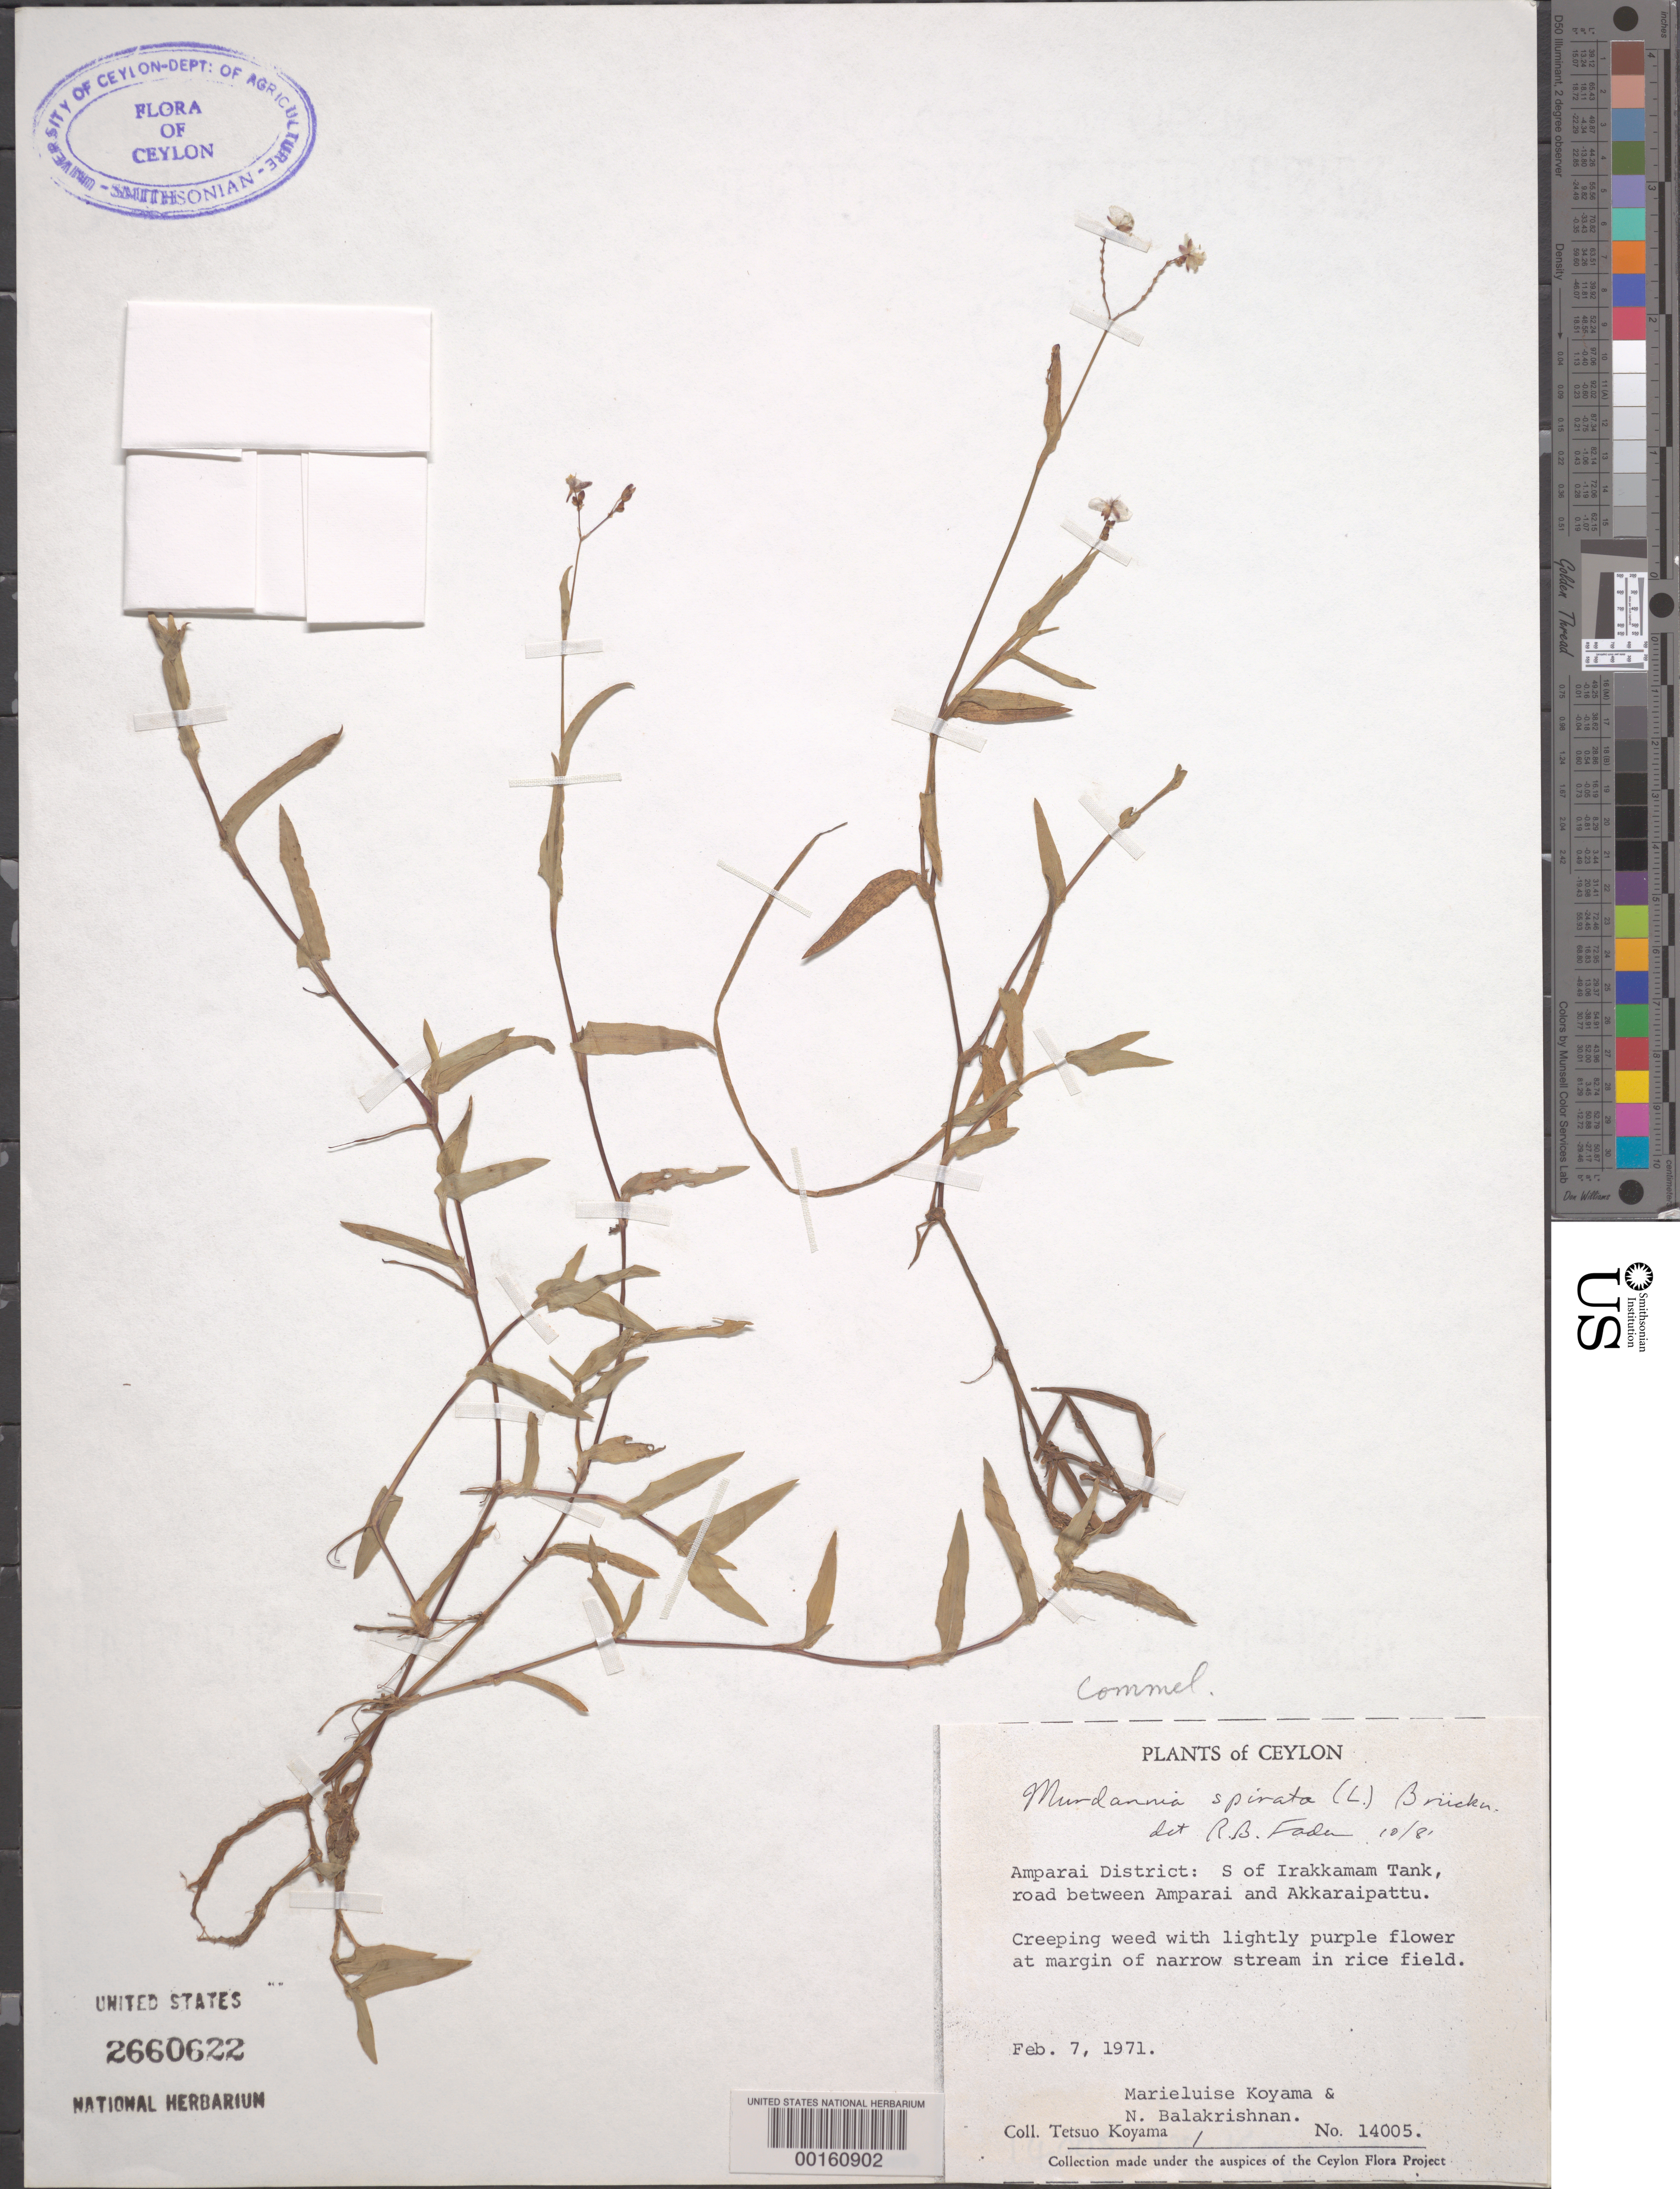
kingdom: Plantae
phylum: Tracheophyta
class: Liliopsida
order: Commelinales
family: Commelinaceae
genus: Murdannia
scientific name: Murdannia spirata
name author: (L.) G. Brückn.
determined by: Faden, Robert B., (US), Smithsonian Institution - National Museum of Natural History (UNITED STATES)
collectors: T. Koyama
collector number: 14005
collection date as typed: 07 Feb 1971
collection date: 1971-02-07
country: Sri Lanka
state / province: Eastern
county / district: Amparai Dist.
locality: S of irakkamam tank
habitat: Stream bank, rice field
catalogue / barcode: US 2660622